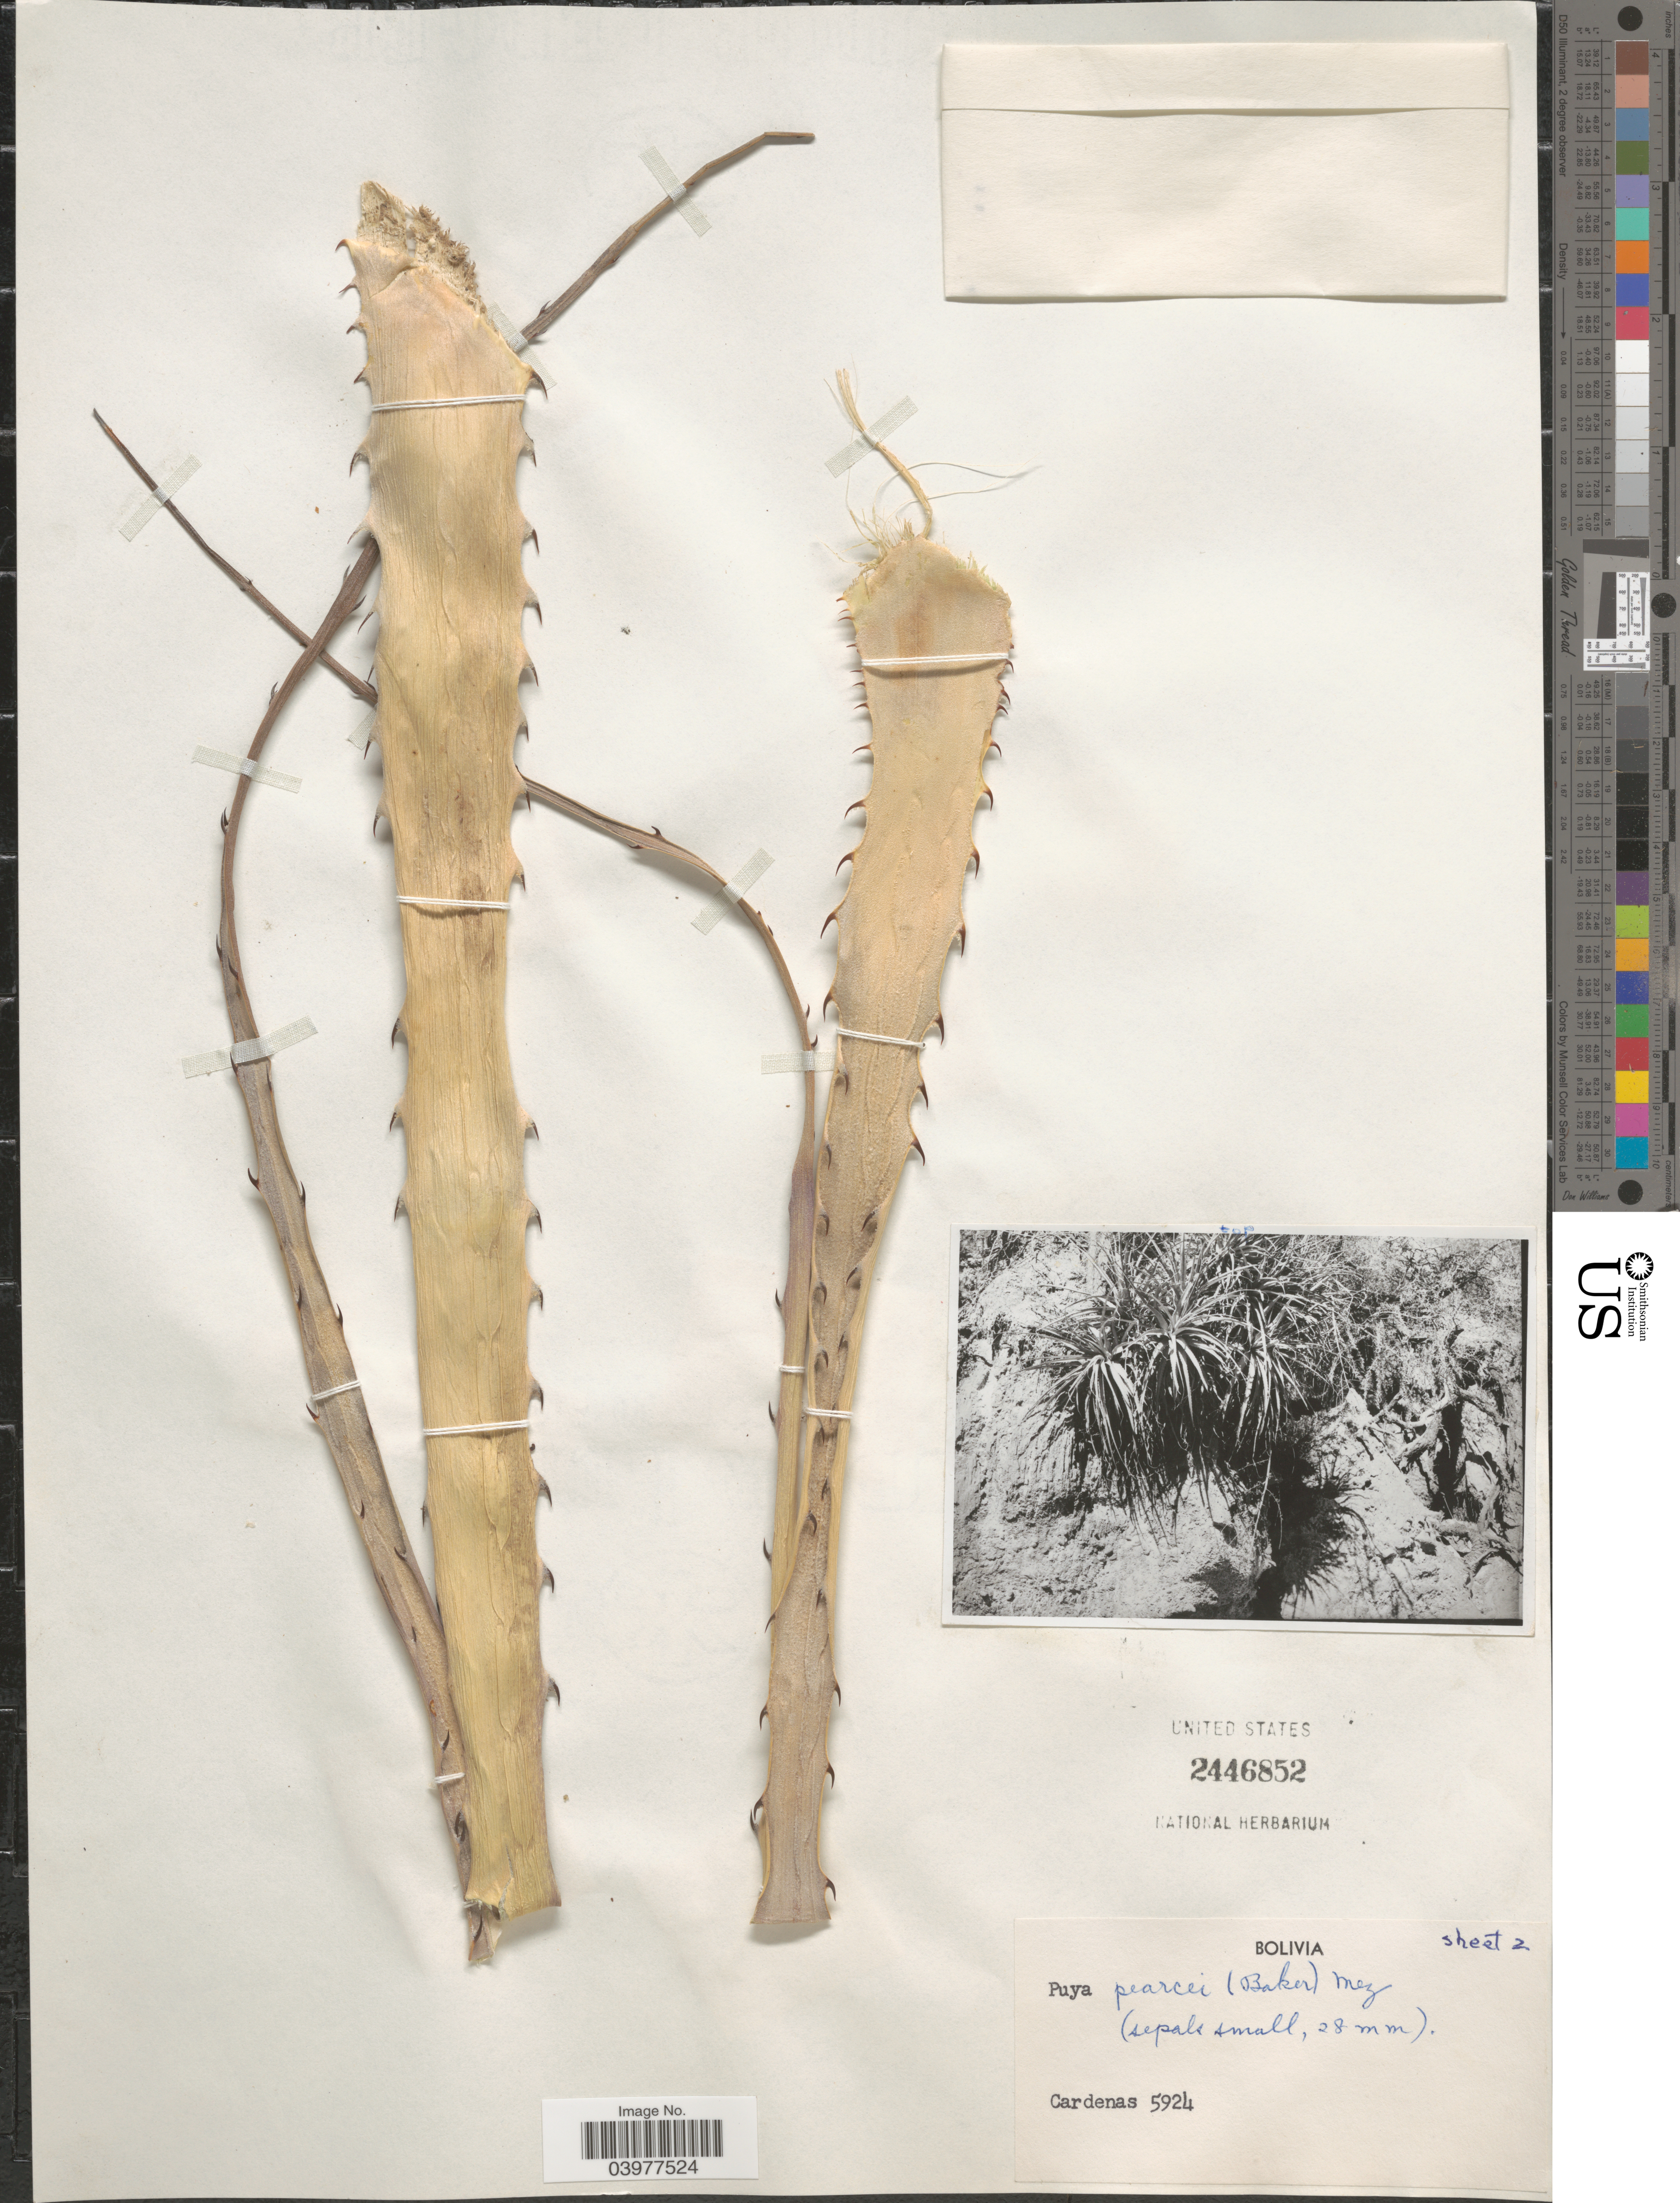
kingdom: Plantae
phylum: Tracheophyta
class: Liliopsida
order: Poales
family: Bromeliaceae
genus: Puya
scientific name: Puya pearcei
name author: (Baker) Mez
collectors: M. Cárdenas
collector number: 5924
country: Bolivia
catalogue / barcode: US 2446852